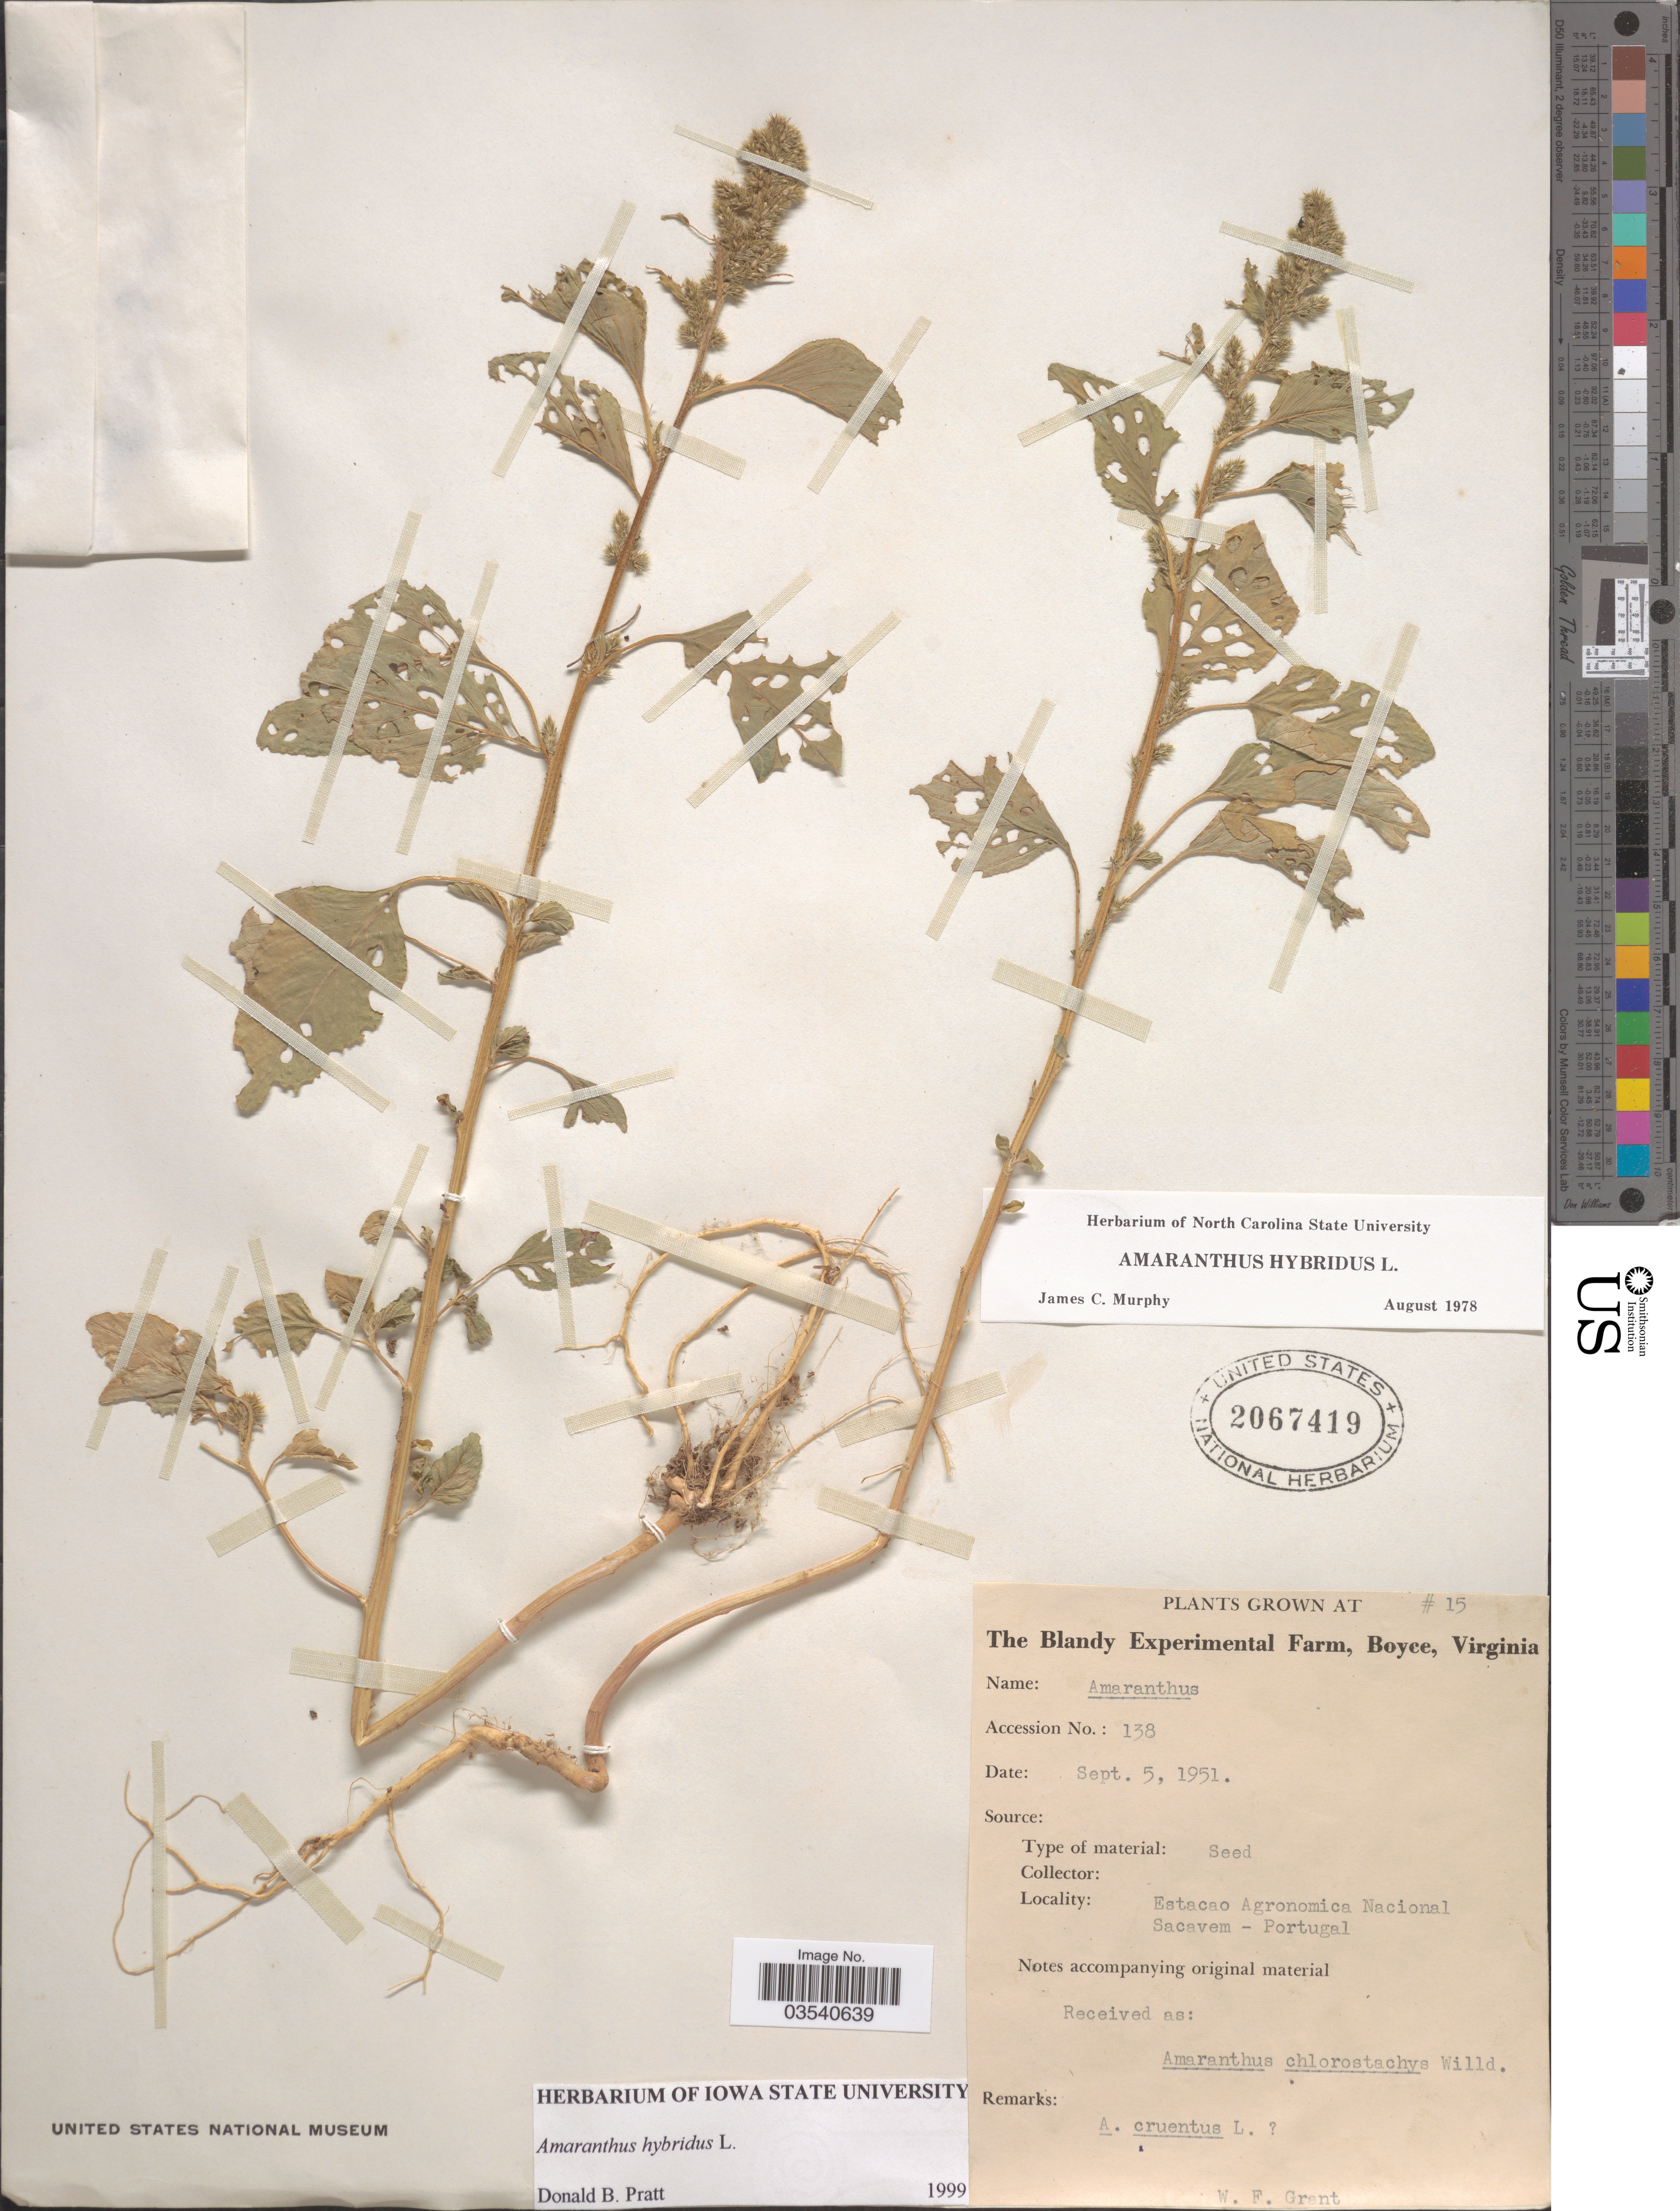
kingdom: Plantae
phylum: Tracheophyta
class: Magnoliopsida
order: Caryophyllales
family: Amaranthaceae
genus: Amaranthus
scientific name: Amaranthus hybridus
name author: L.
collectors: W. Grant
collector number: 15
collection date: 1951-09-05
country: United States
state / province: Virginia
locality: The Blandy Experimental Farm, Boyce.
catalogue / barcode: US 2067419